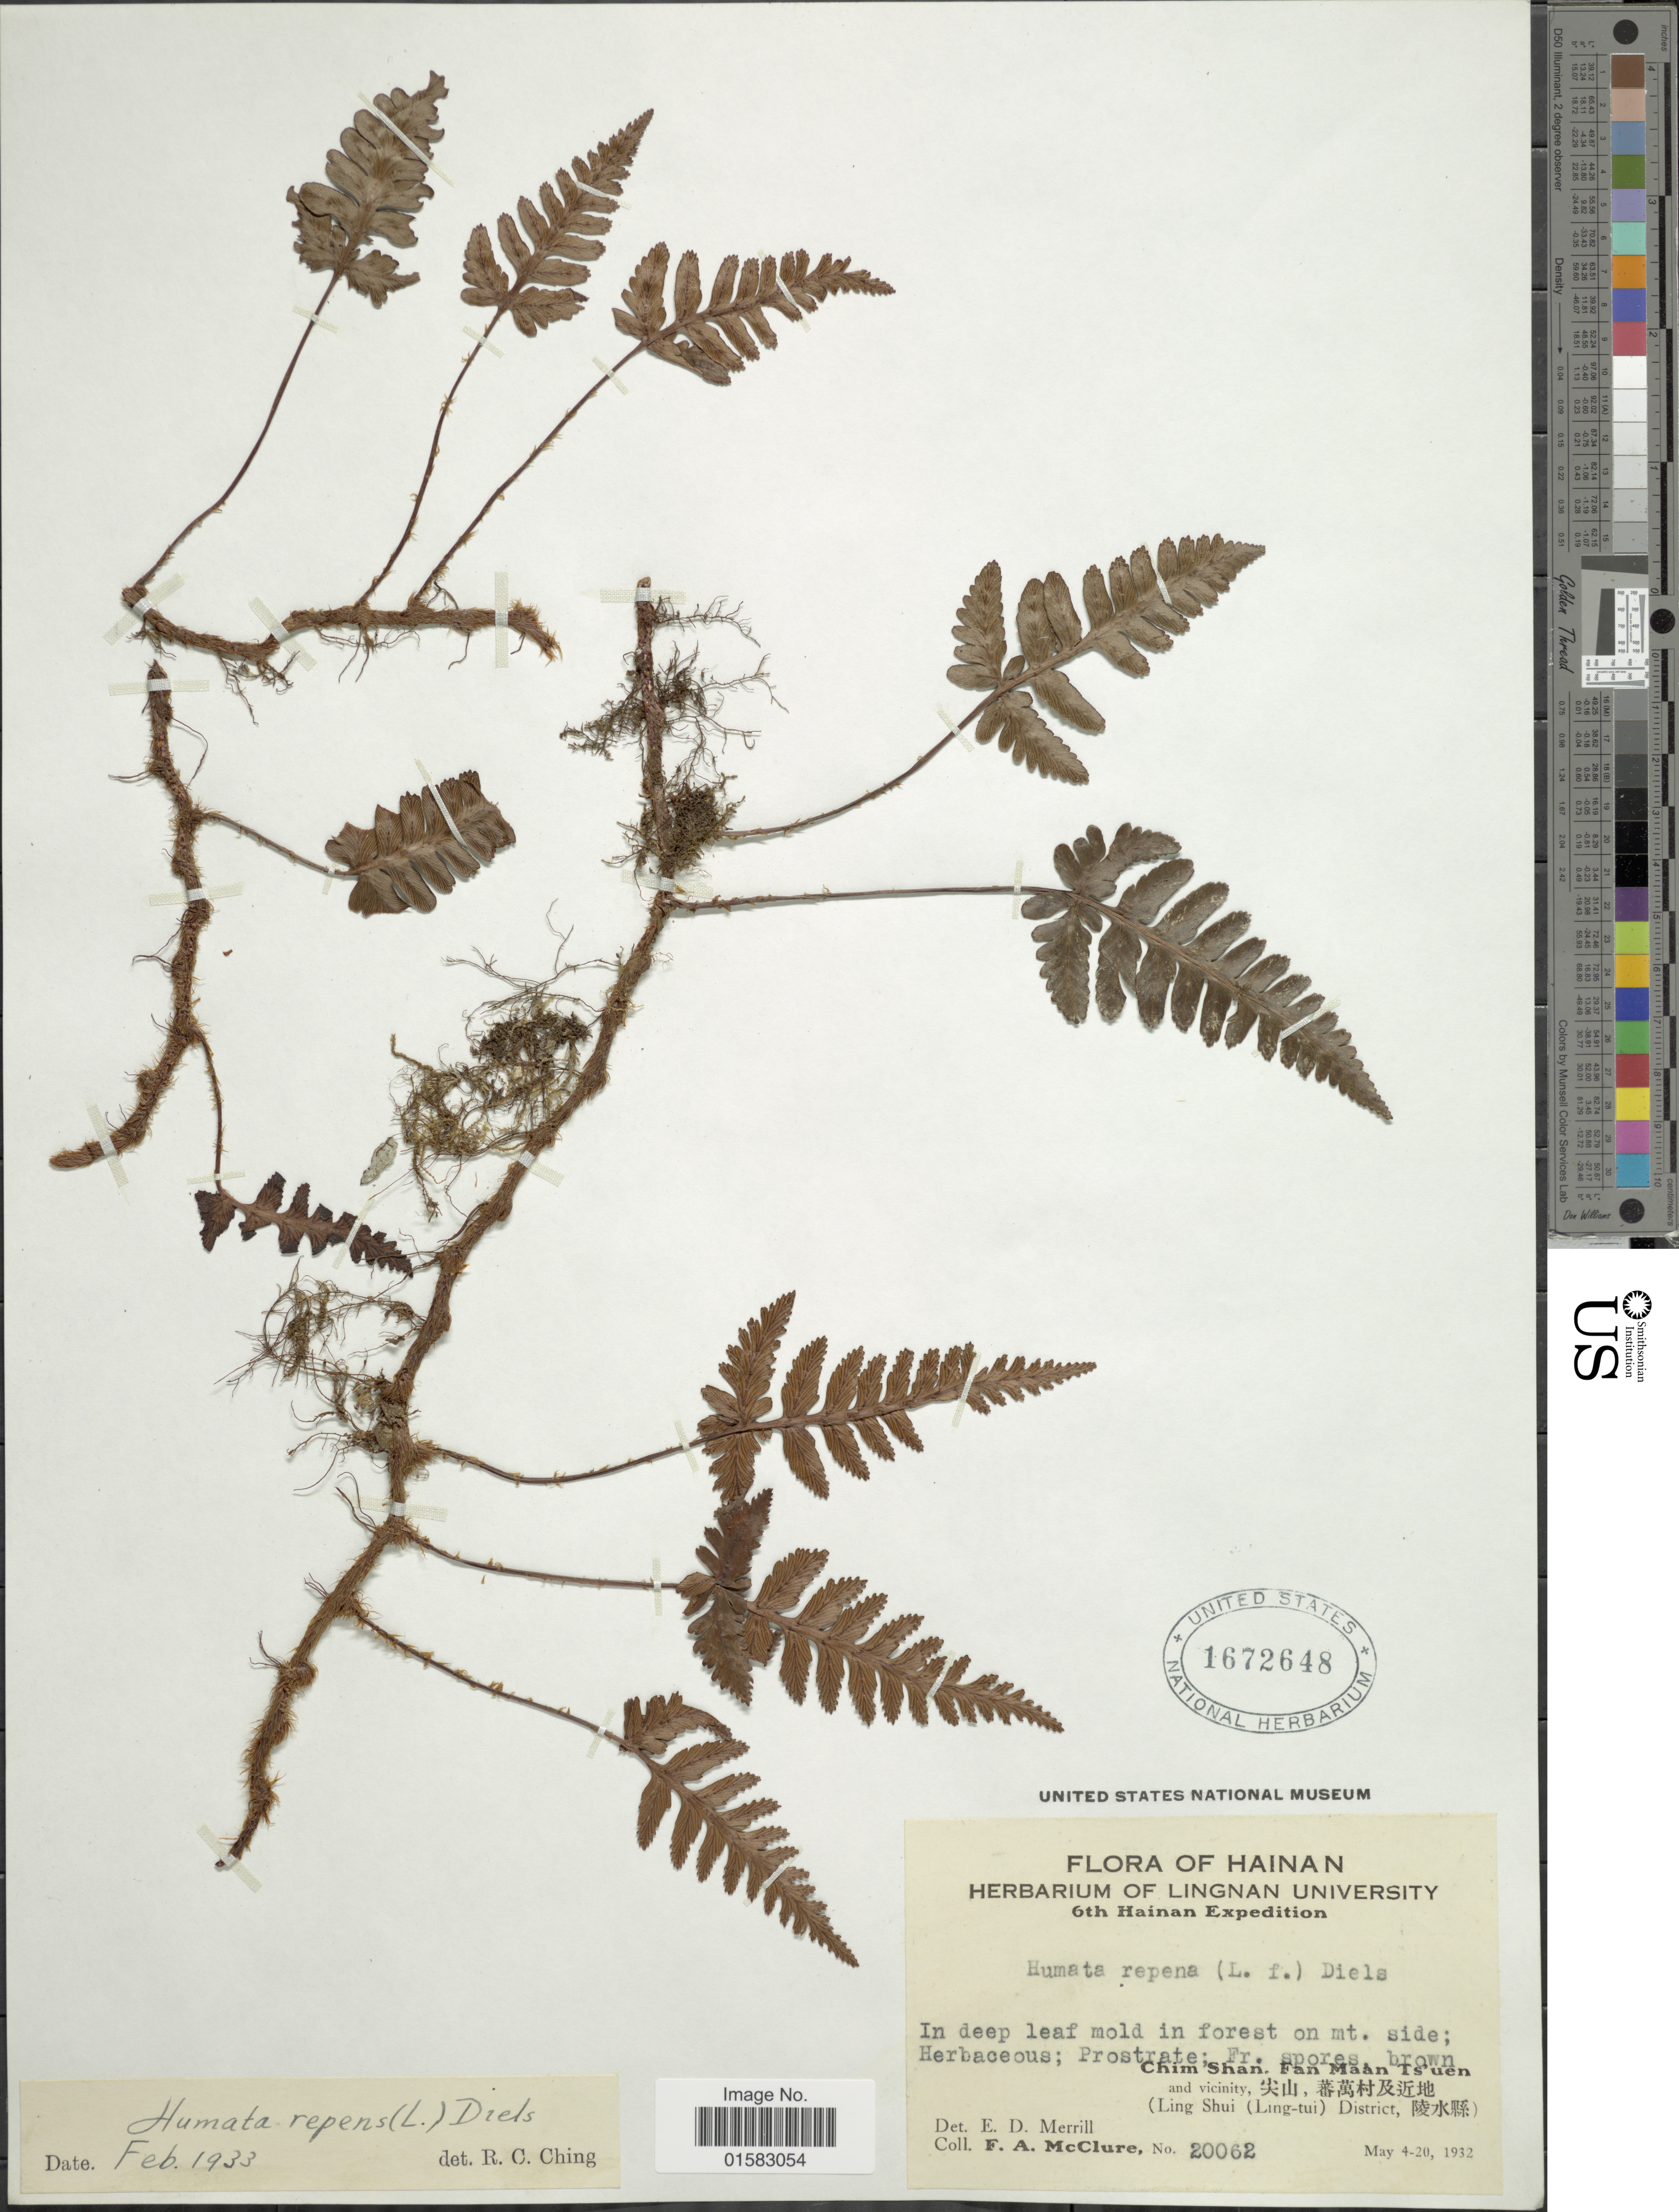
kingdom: Plantae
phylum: Tracheophyta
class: Polypodiopsida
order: Polypodiales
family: Davalliaceae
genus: Davallia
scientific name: Davallia repens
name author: (L. f.) Kuhn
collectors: F. A. McClure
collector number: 20062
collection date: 1932-05-04/1932-05-20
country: China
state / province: Hainan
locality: Chim Shan, Fan Maan Ts'uen and vicinity (Ling Shui (Ling-tui) District)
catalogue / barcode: US 1672648